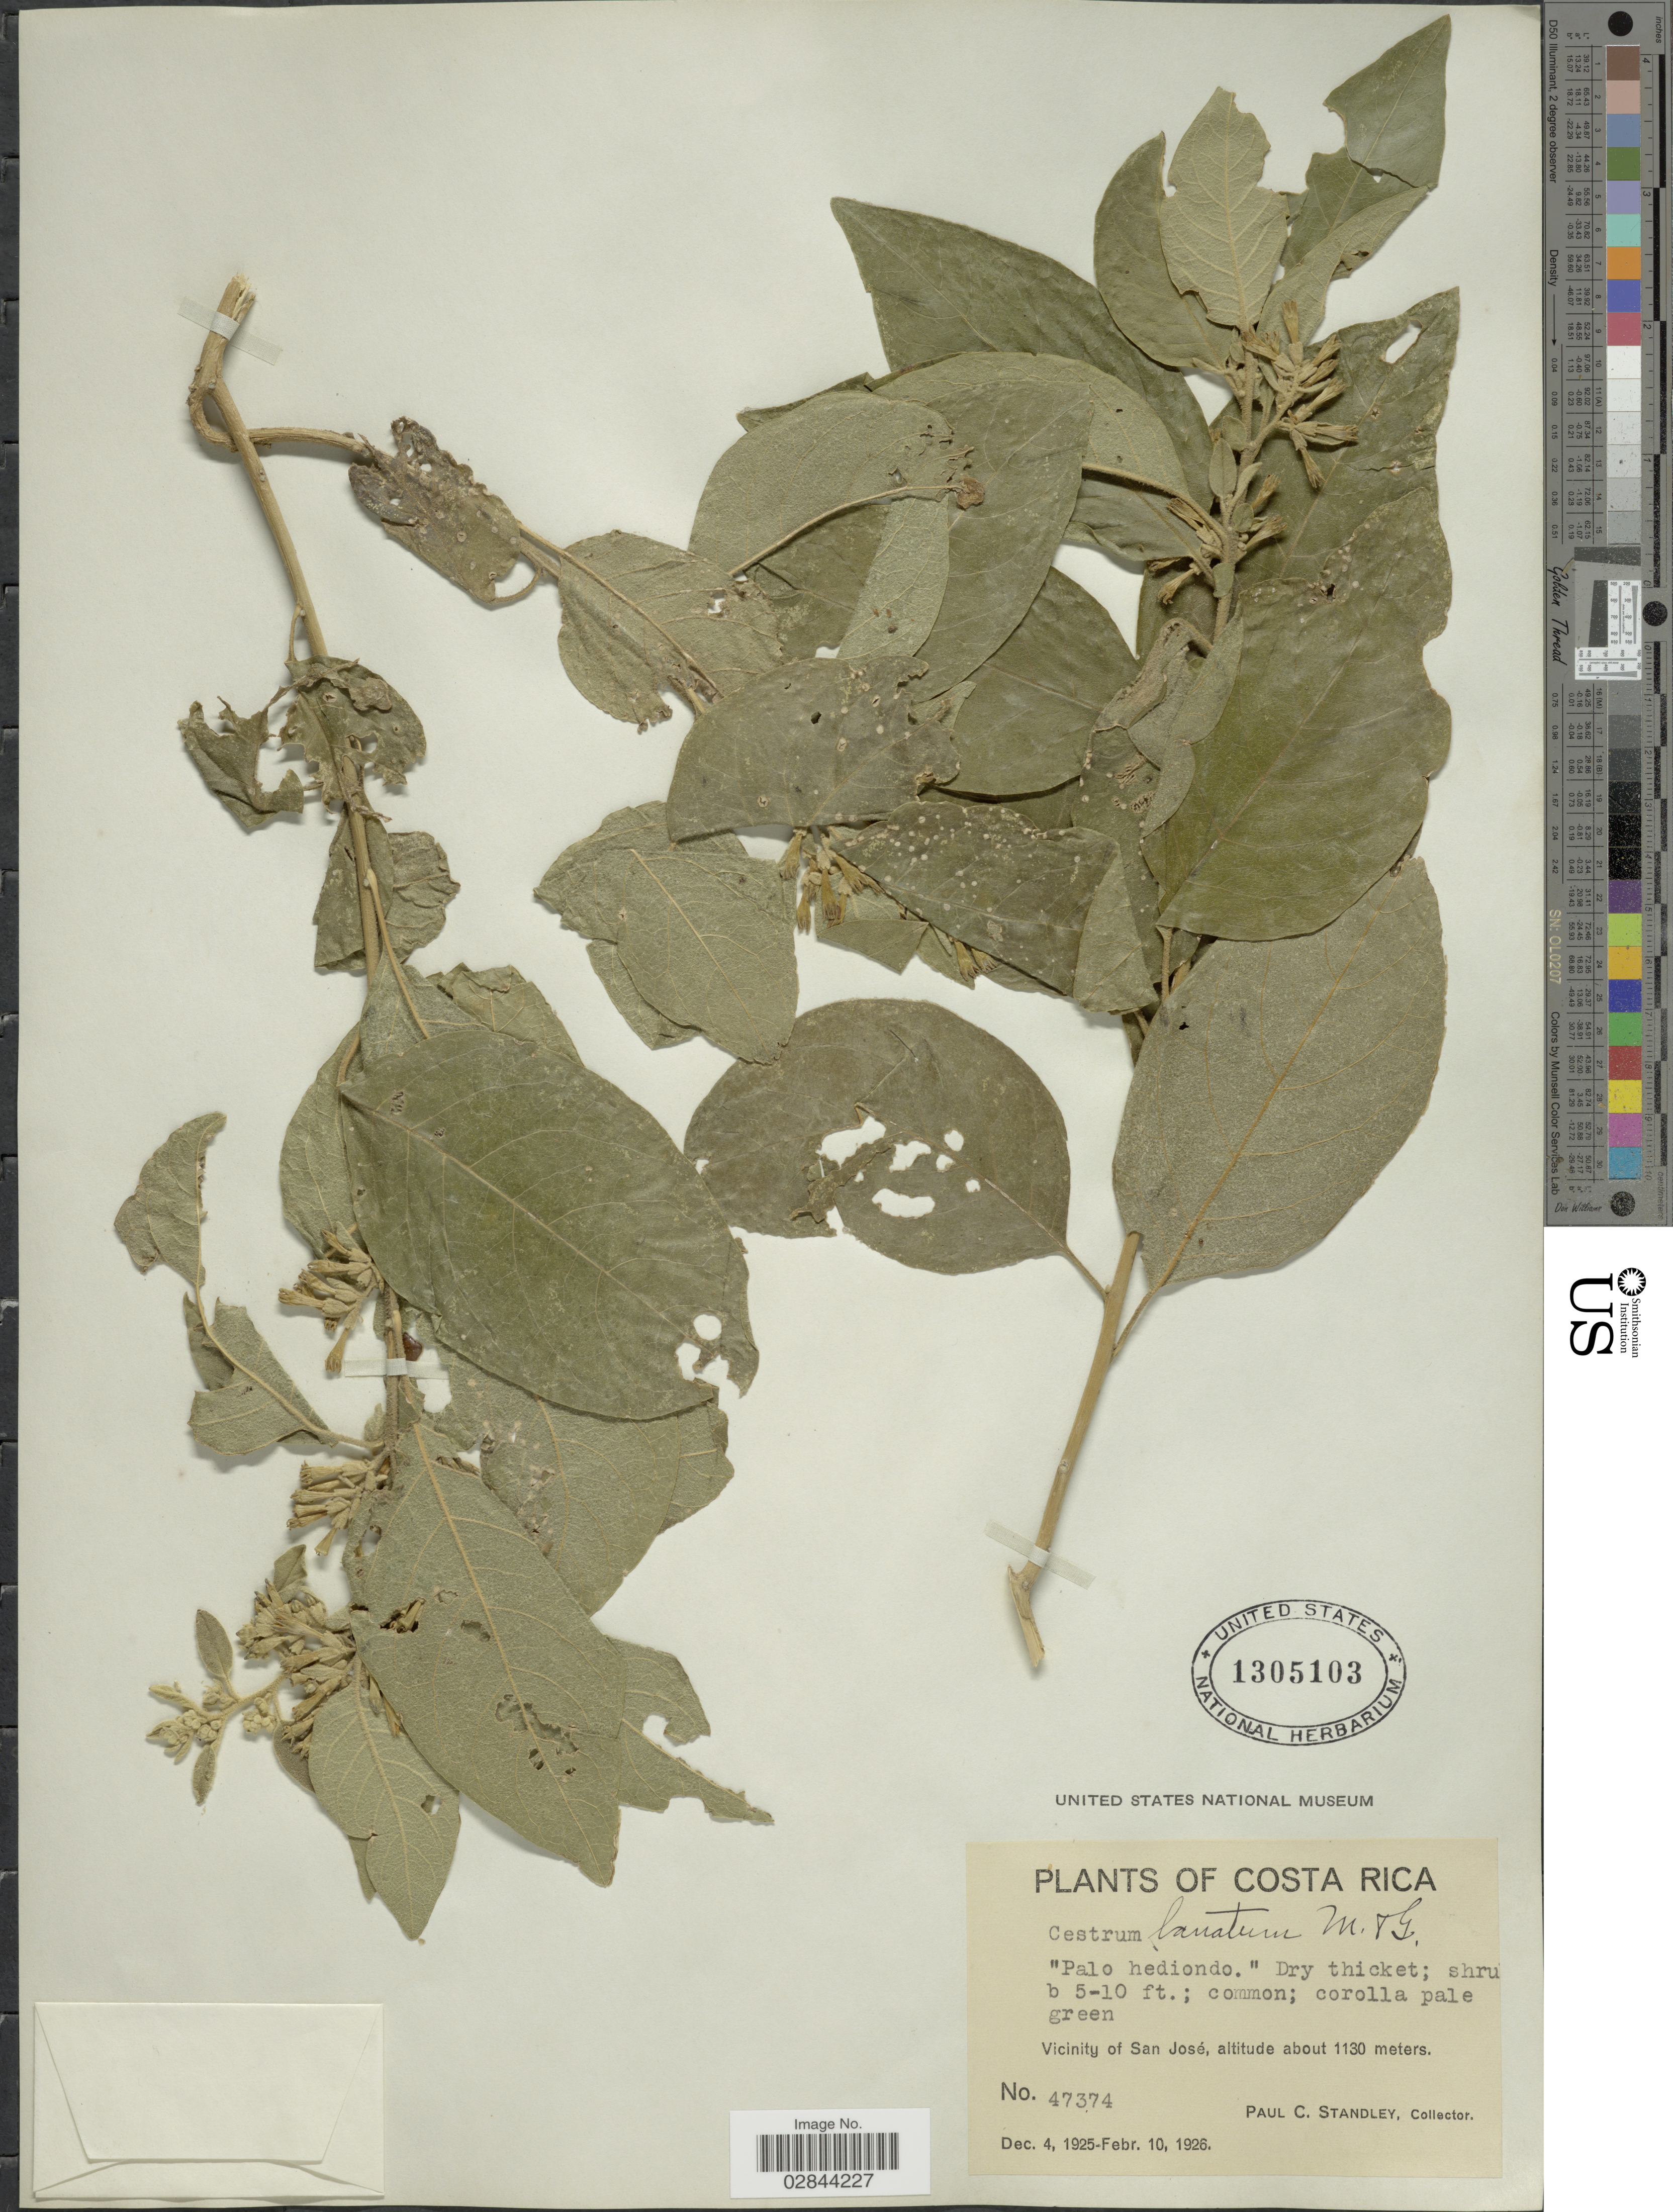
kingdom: Plantae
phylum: Tracheophyta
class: Magnoliopsida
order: Solanales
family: Solanaceae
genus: Cestrum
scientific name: Cestrum lanatum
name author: M. Martens & Galeotti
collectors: P. C. Standley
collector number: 47374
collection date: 1925-12-04/1926-02-10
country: Costa Rica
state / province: San José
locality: Vicinity of San José.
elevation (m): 1130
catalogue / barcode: US 1305103